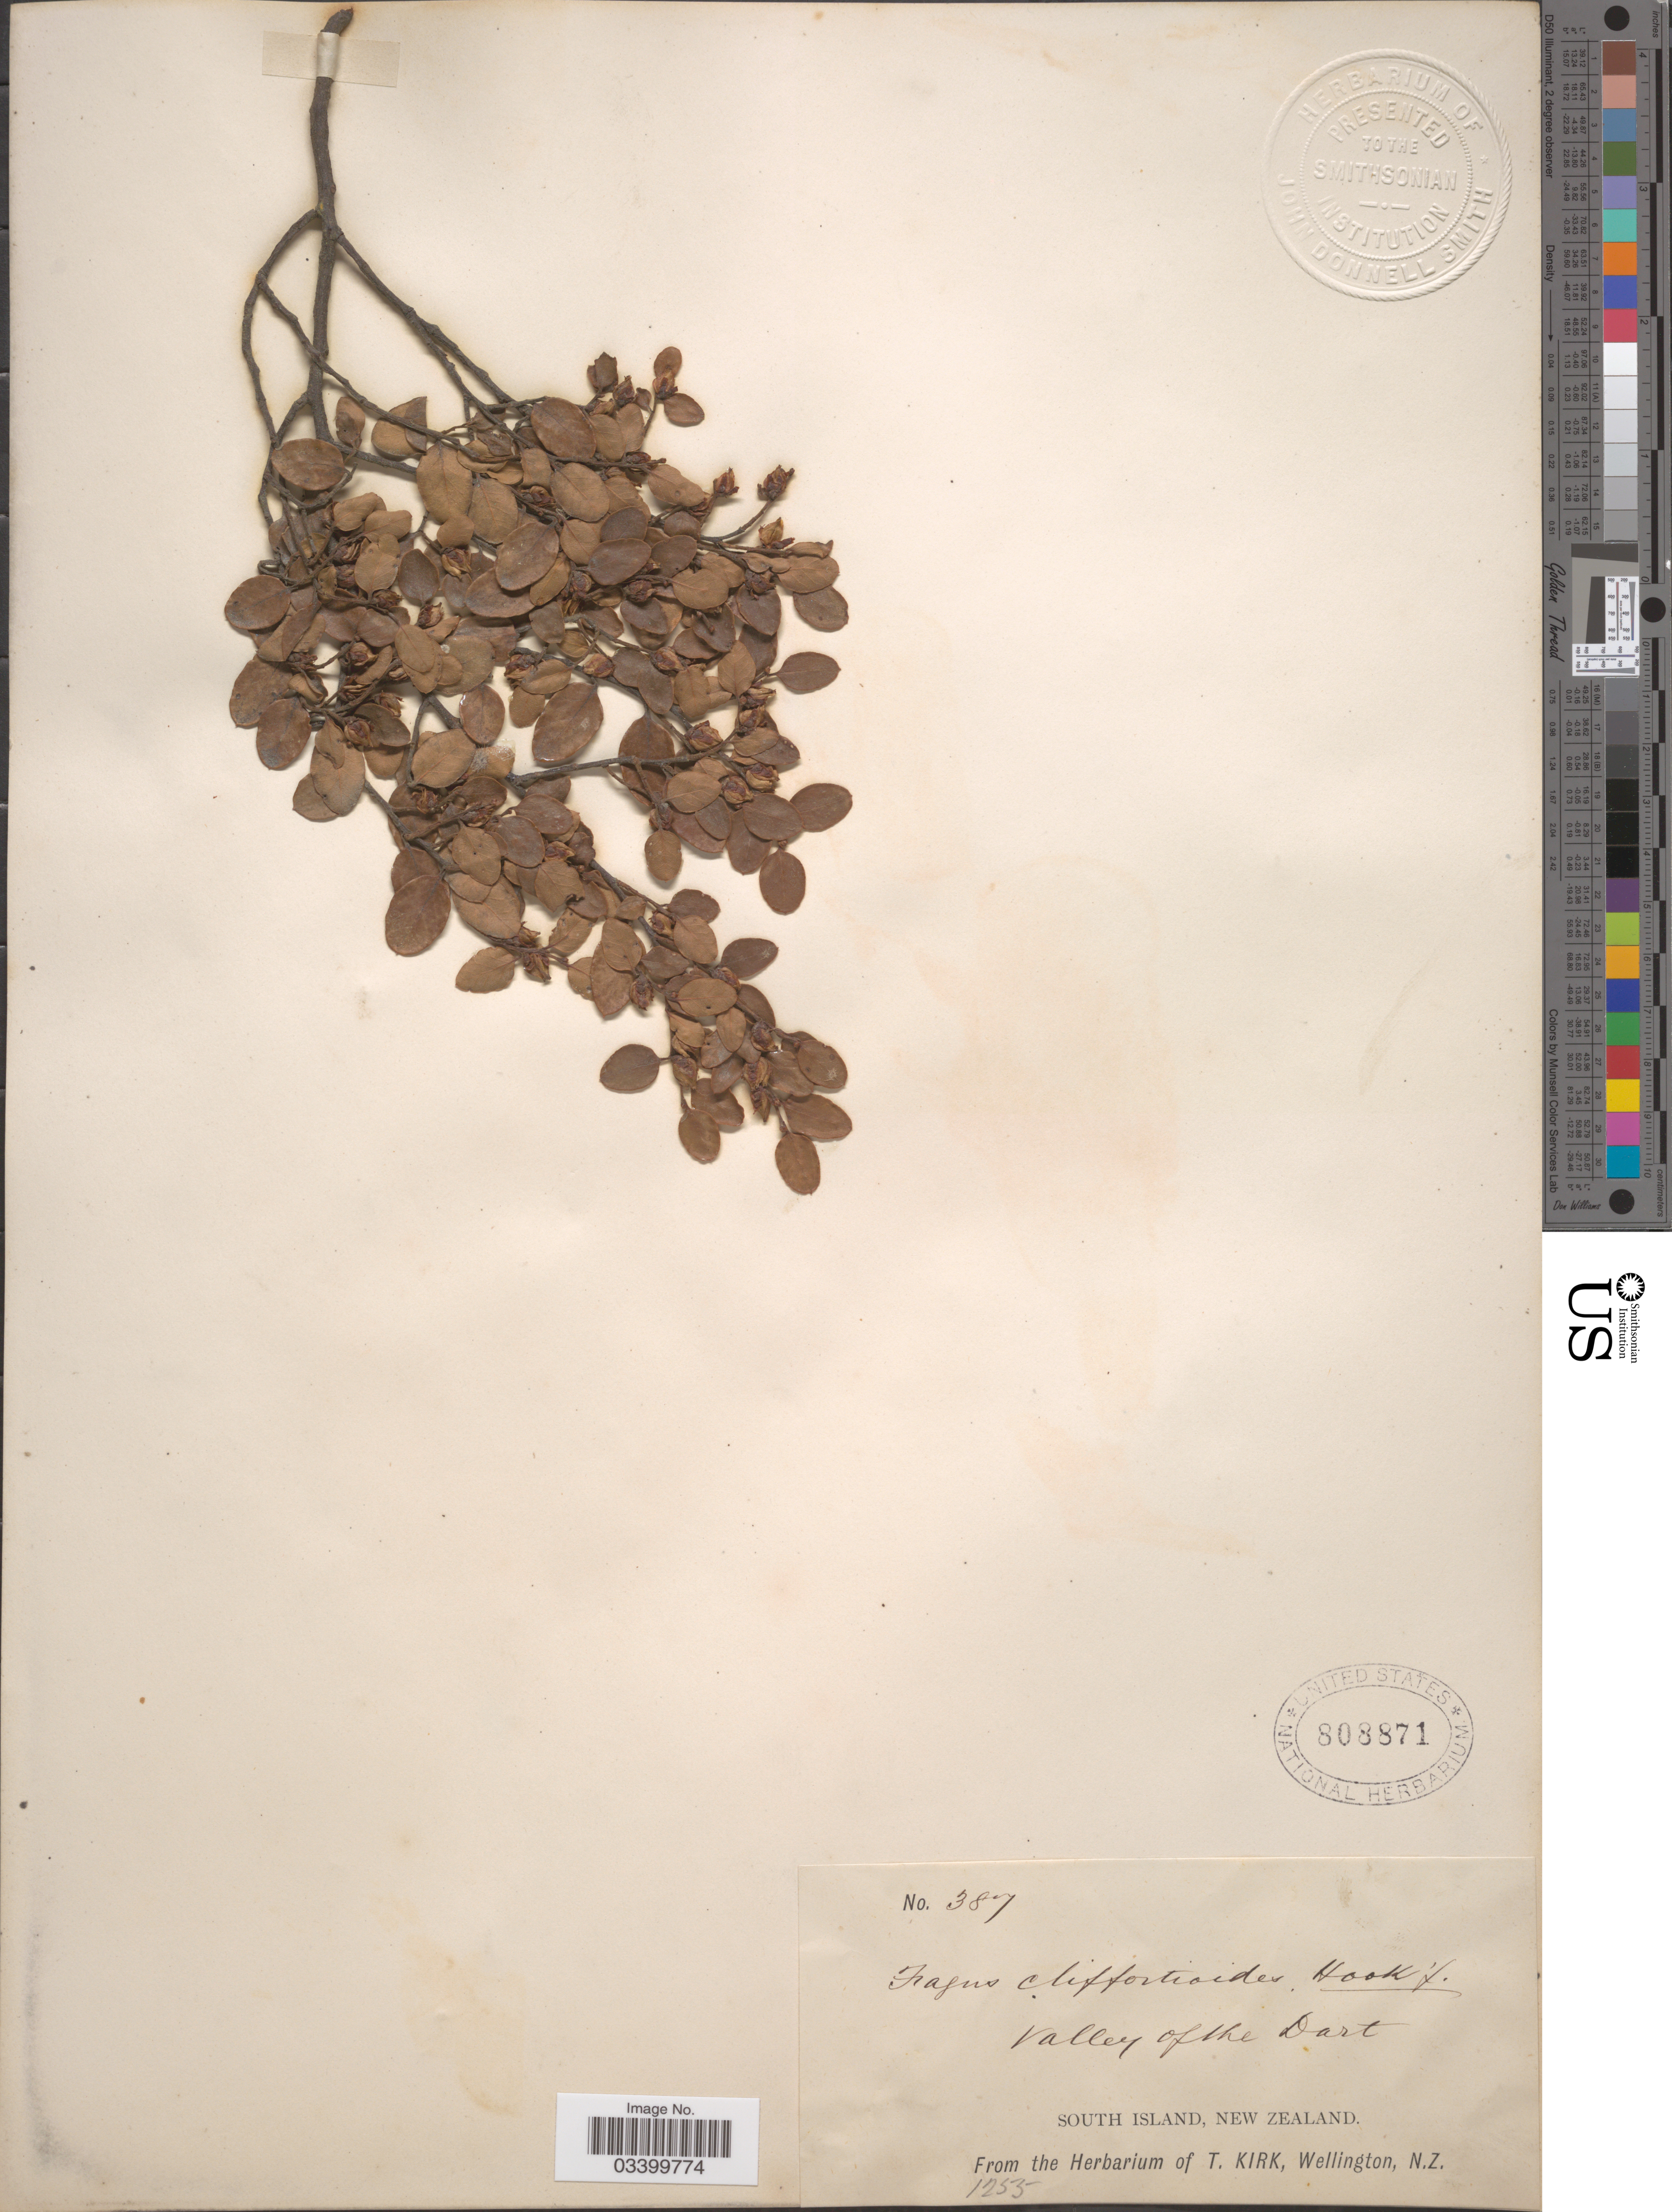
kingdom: Plantae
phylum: Tracheophyta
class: Magnoliopsida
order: Fagales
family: Nothofagaceae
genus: Nothofagus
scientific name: Nothofagus cliffortioides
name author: (Hook. f.) Oerst.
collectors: ex Herb. T. Kirk, Wellington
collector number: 387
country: New Zealand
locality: Valley of the Dart. South Island.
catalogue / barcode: US 808871